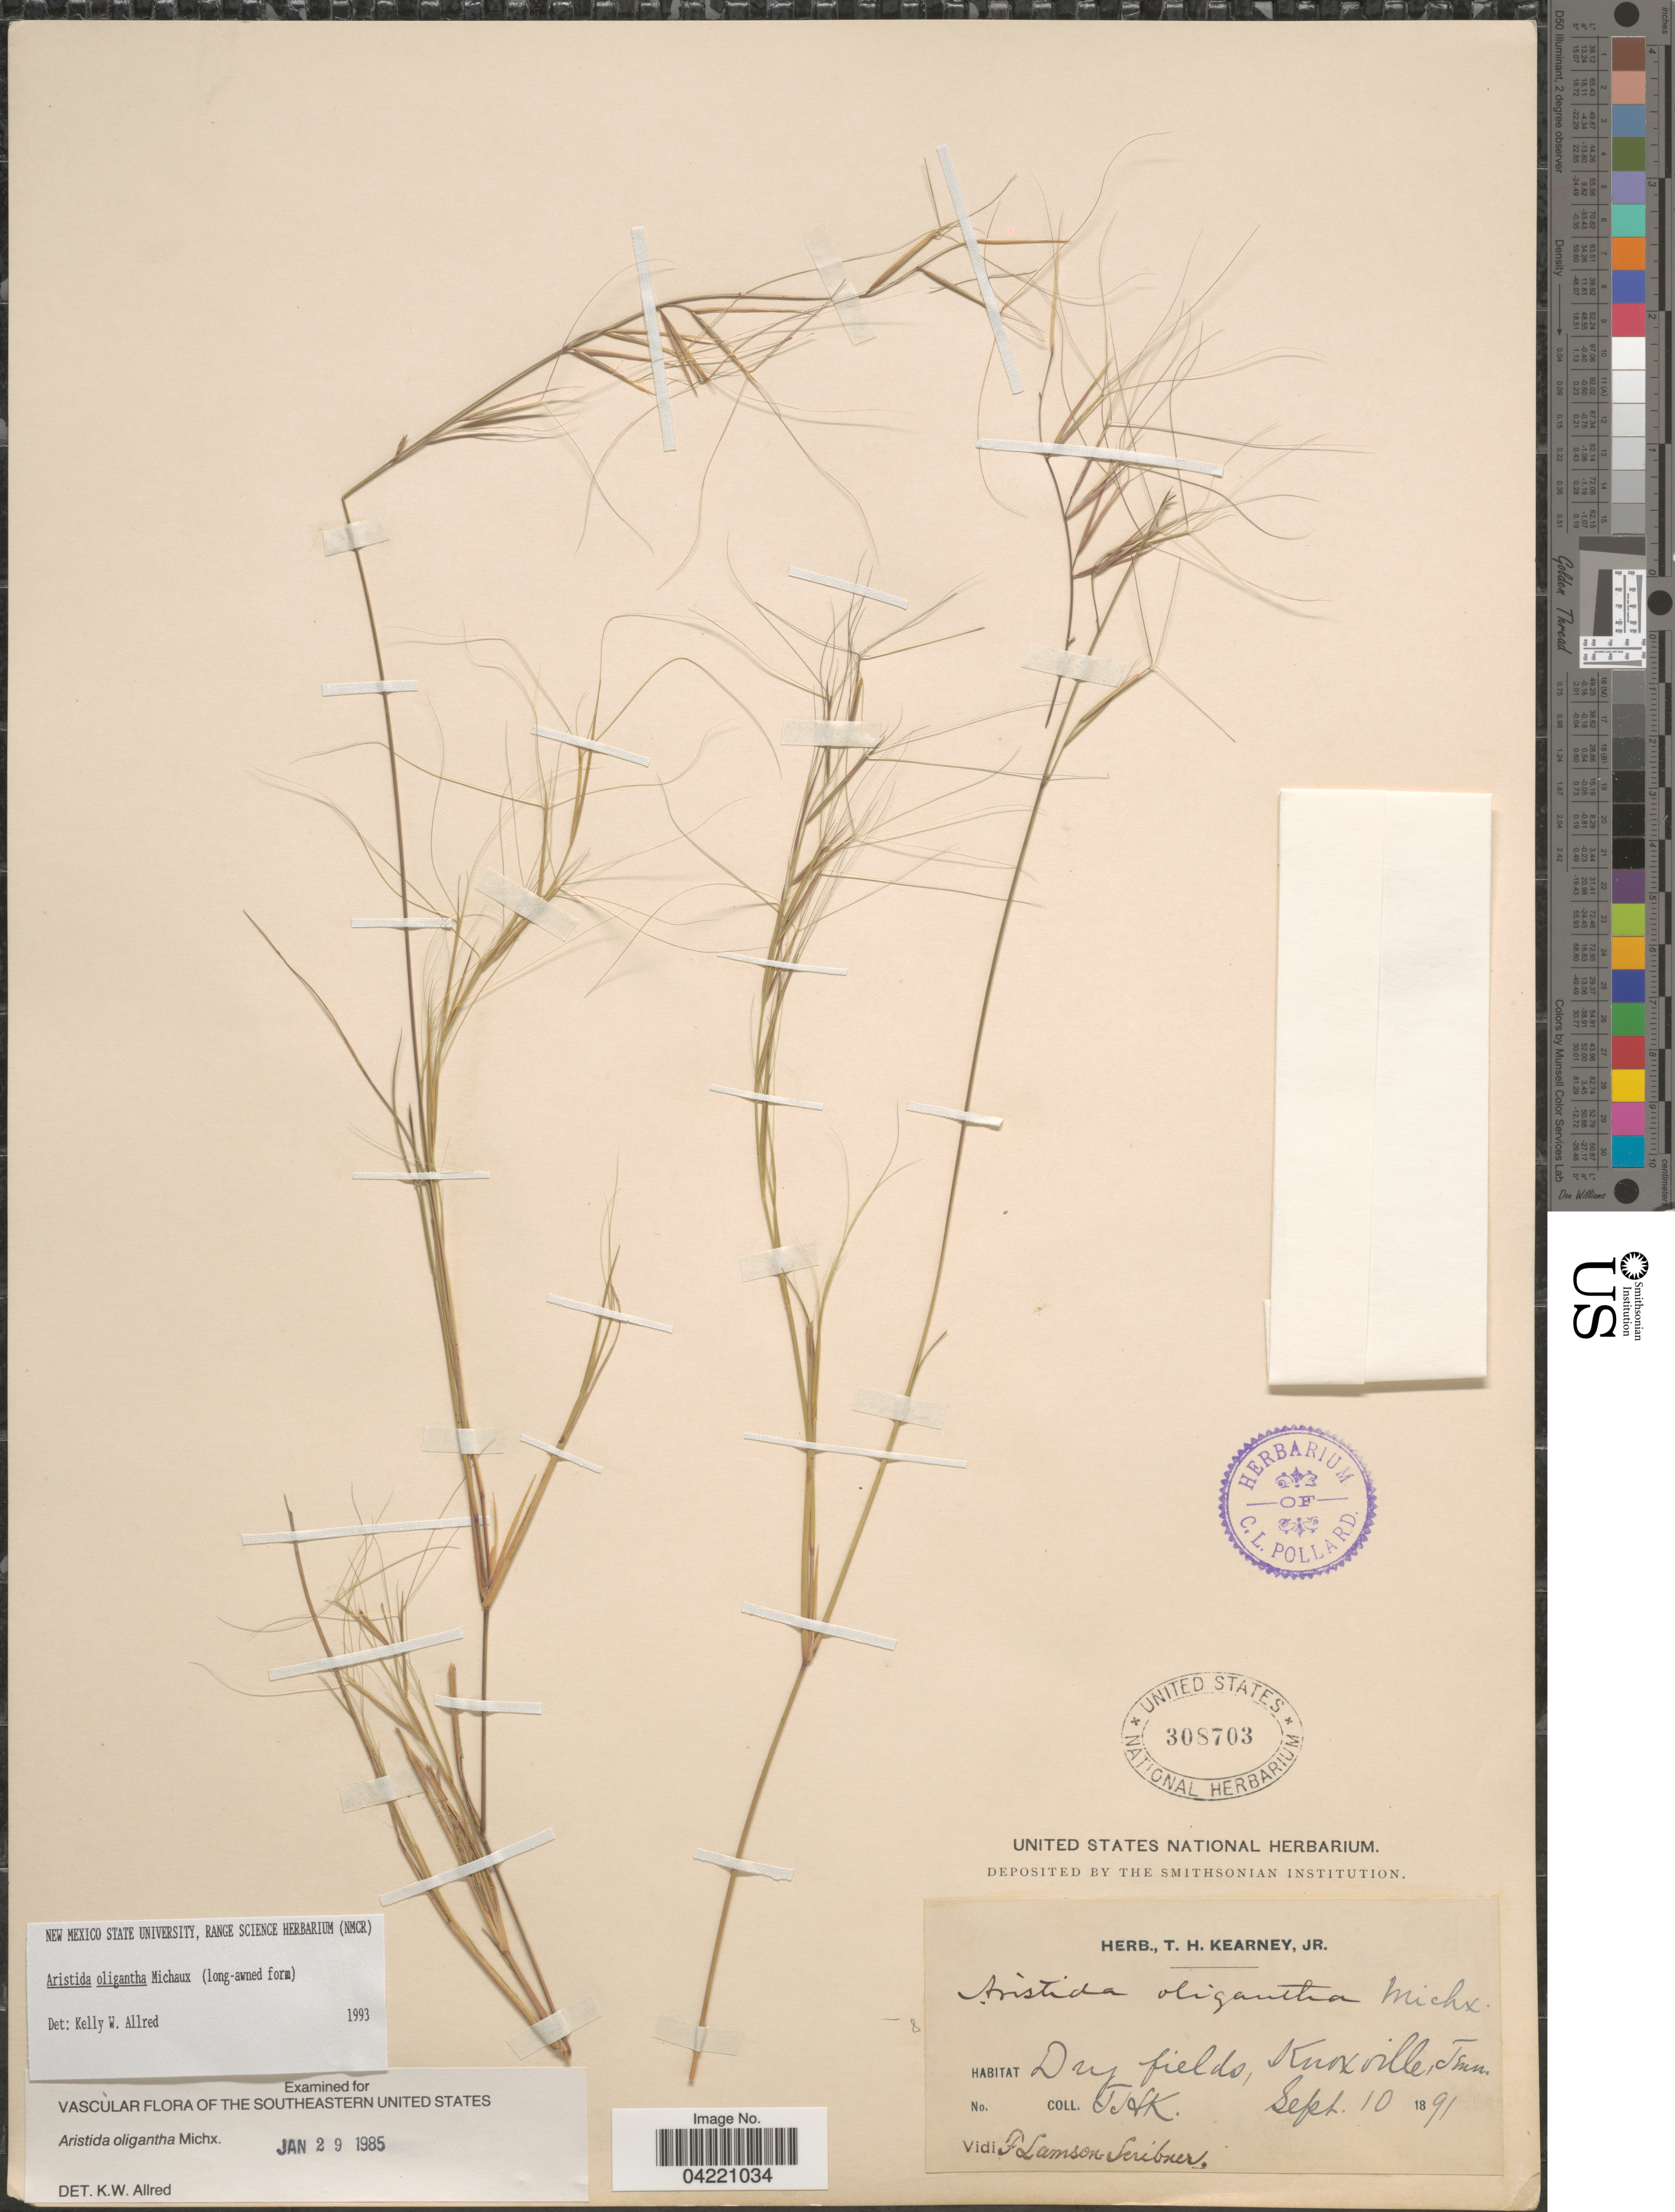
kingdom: Plantae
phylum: Tracheophyta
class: Liliopsida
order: Poales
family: Poaceae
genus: Aristida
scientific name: Aristida oligantha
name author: Michx.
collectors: T. H. Kearney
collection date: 1891-09-10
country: United States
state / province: Tennessee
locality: Dry fields, Knoxville.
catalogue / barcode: US 308703